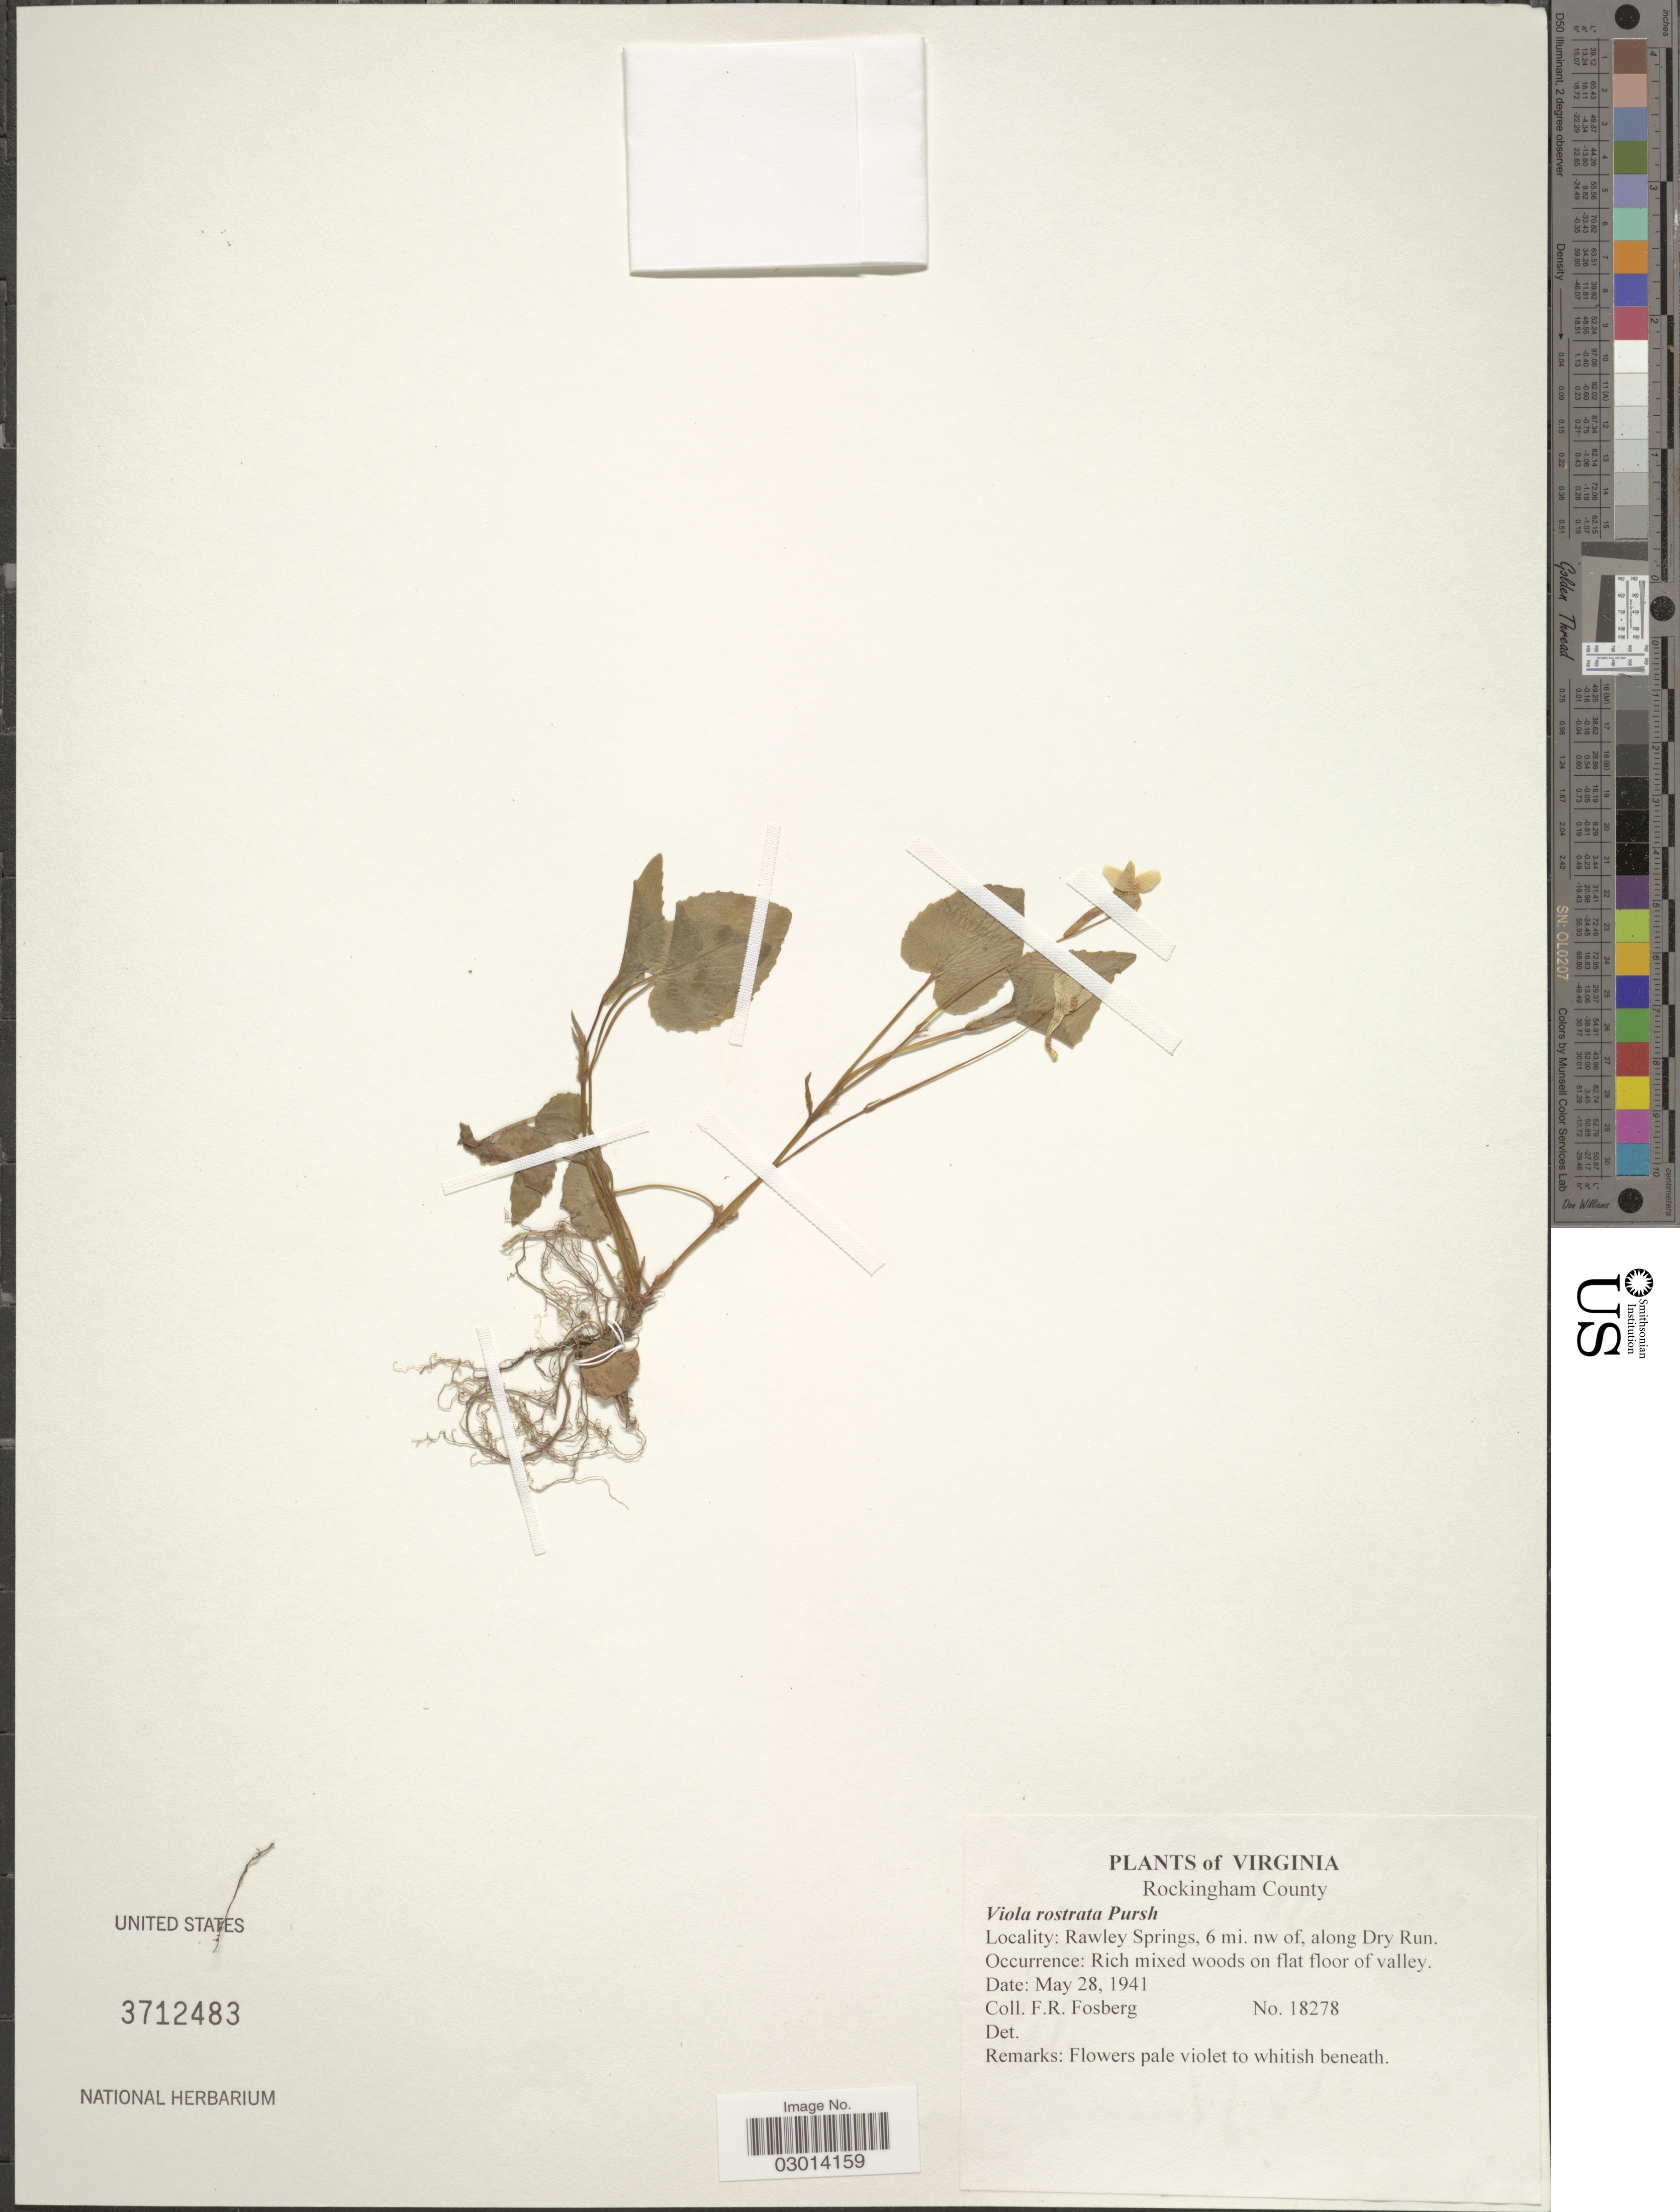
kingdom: Plantae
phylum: Tracheophyta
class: Magnoliopsida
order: Malpighiales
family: Violaceae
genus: Viola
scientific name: Viola rostrata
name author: Pursh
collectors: F. R. Fosberg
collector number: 18278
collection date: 1941-05-28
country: United States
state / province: Virginia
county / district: Rockingham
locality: Rawley Springs, 6 mi. nw of, along Dry Run.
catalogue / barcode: US 3712483